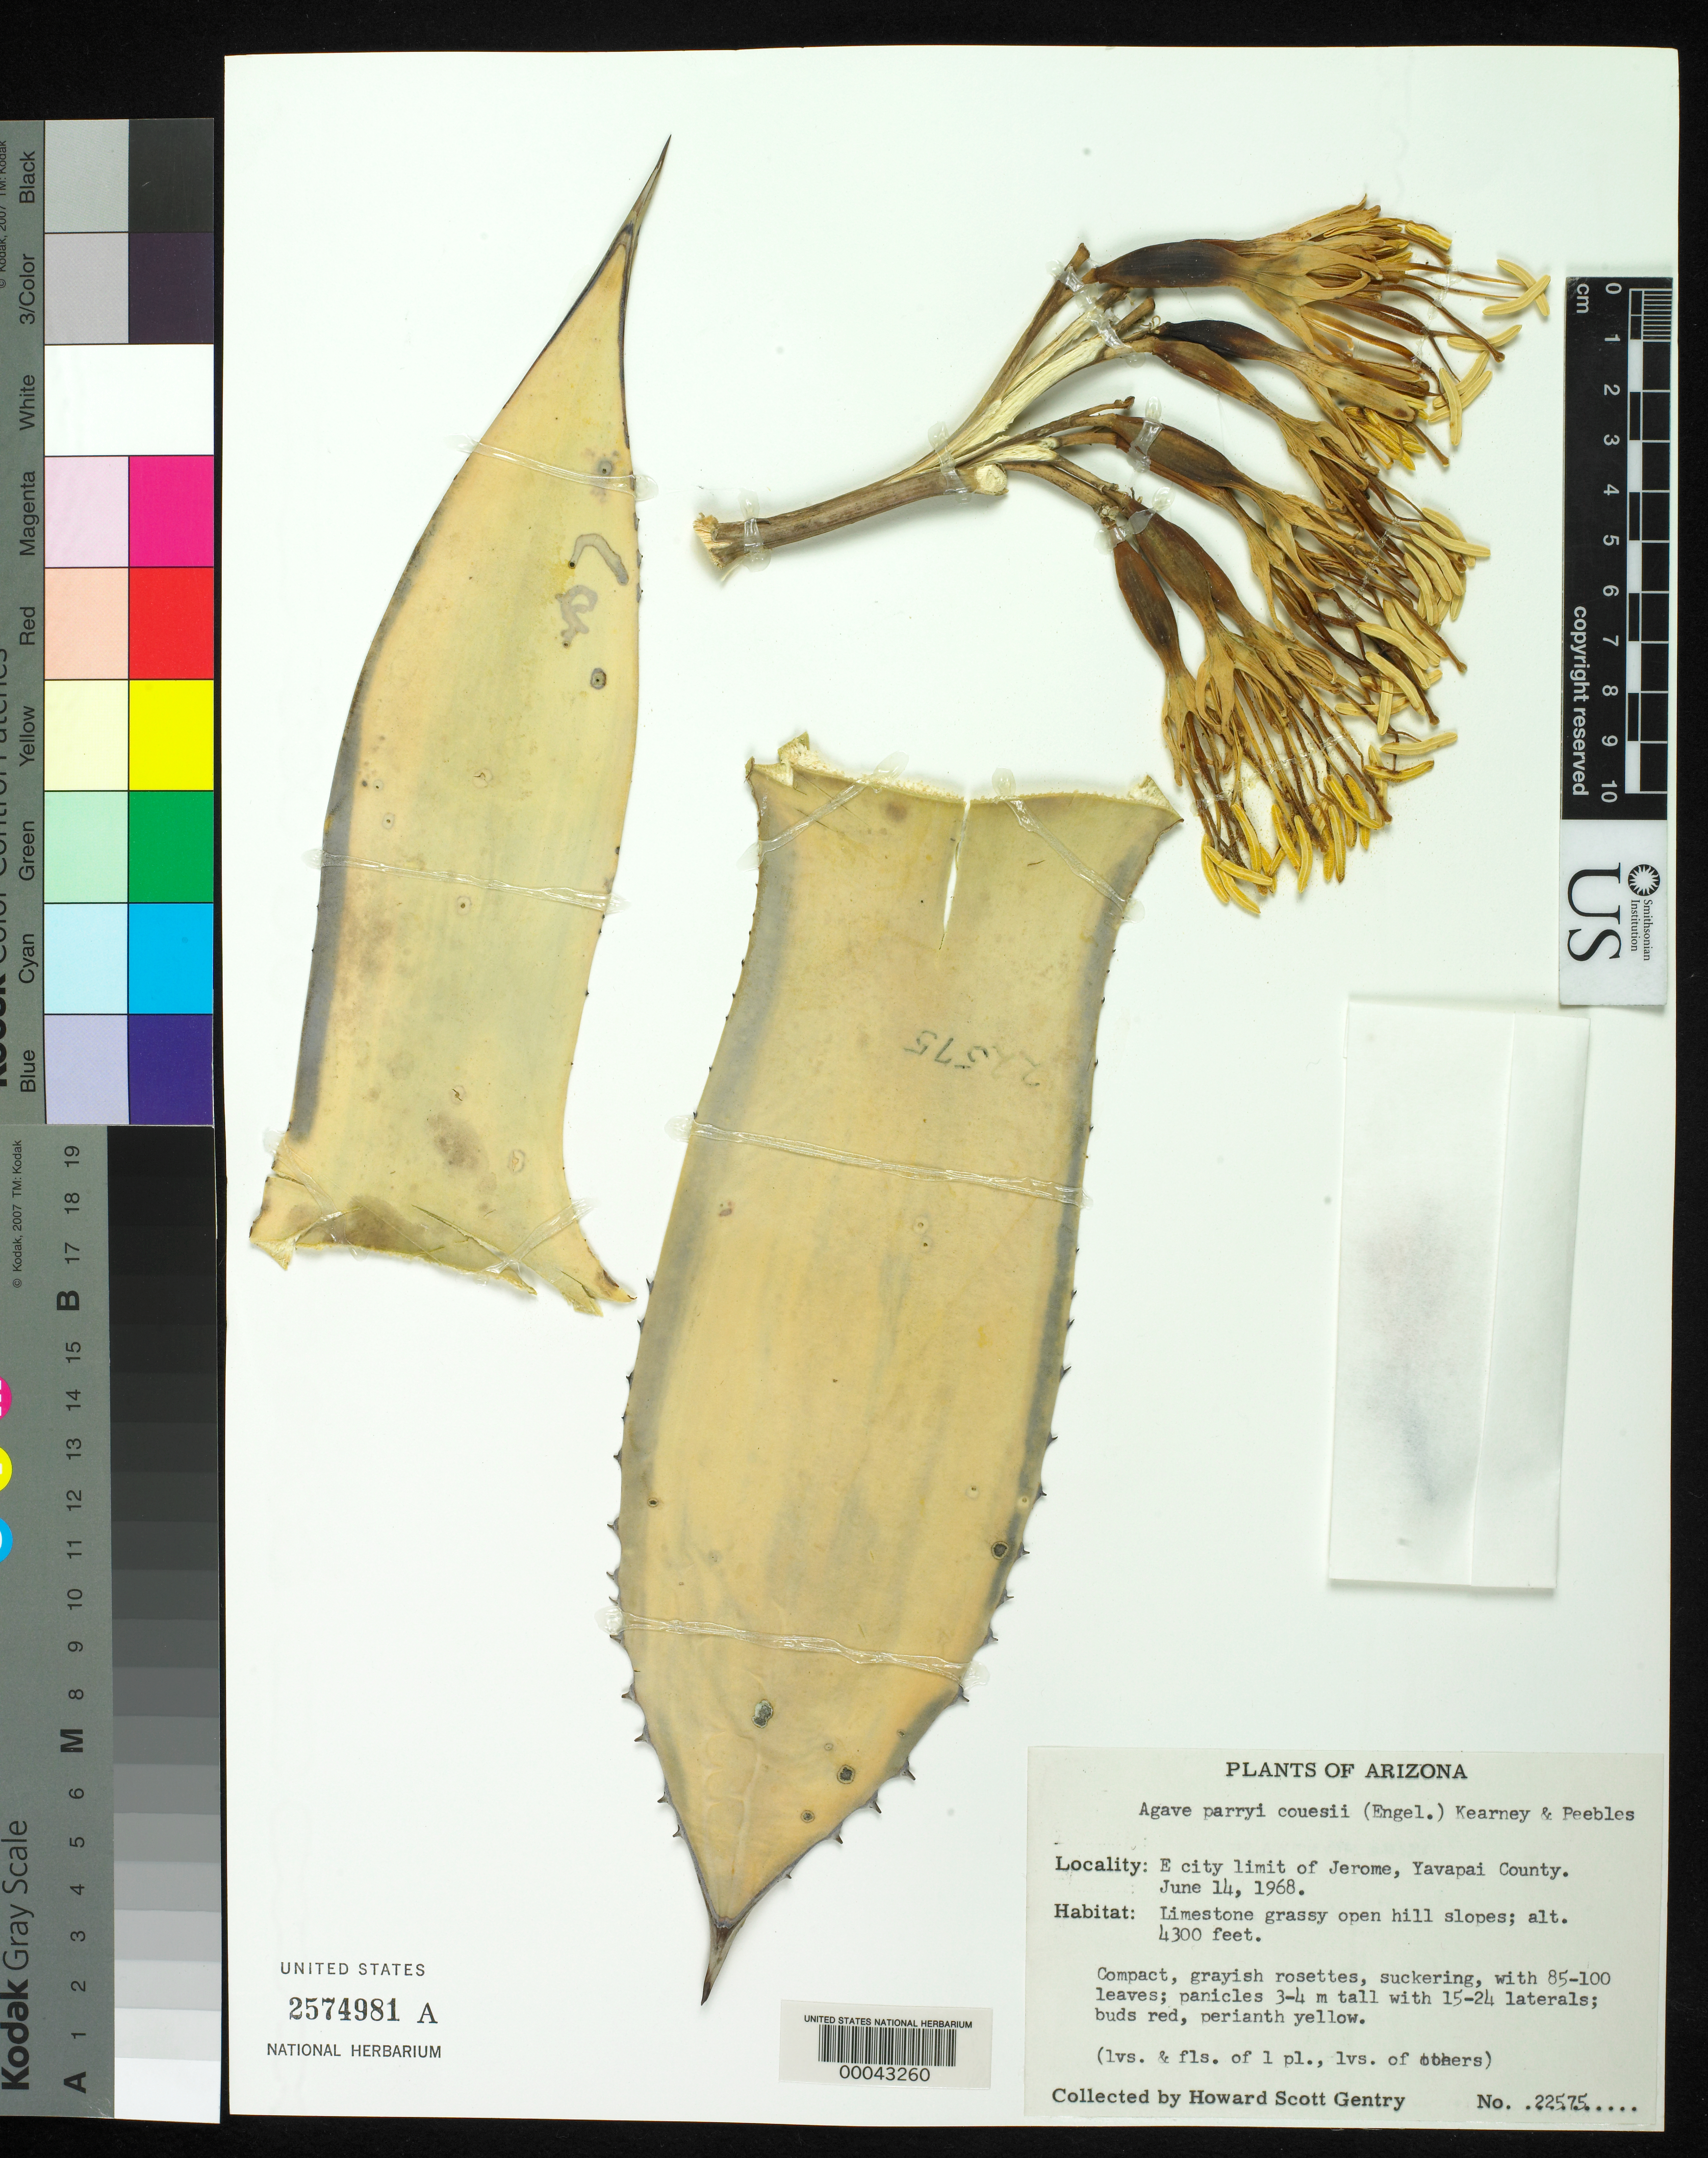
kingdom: Plantae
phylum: Tracheophyta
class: Liliopsida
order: Asparagales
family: Asparagaceae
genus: Agave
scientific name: Agave parryi var. couesii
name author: (Engelm. ex Trel.) Kearney & Peebles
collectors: H. S. Gentry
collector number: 22575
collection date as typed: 14 Jun 1968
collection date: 1968-06-14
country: United States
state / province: Arizona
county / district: Yavapai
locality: E city limit of jerome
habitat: Limestone grassy open hill slopes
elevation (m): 1311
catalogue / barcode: US 2574981A